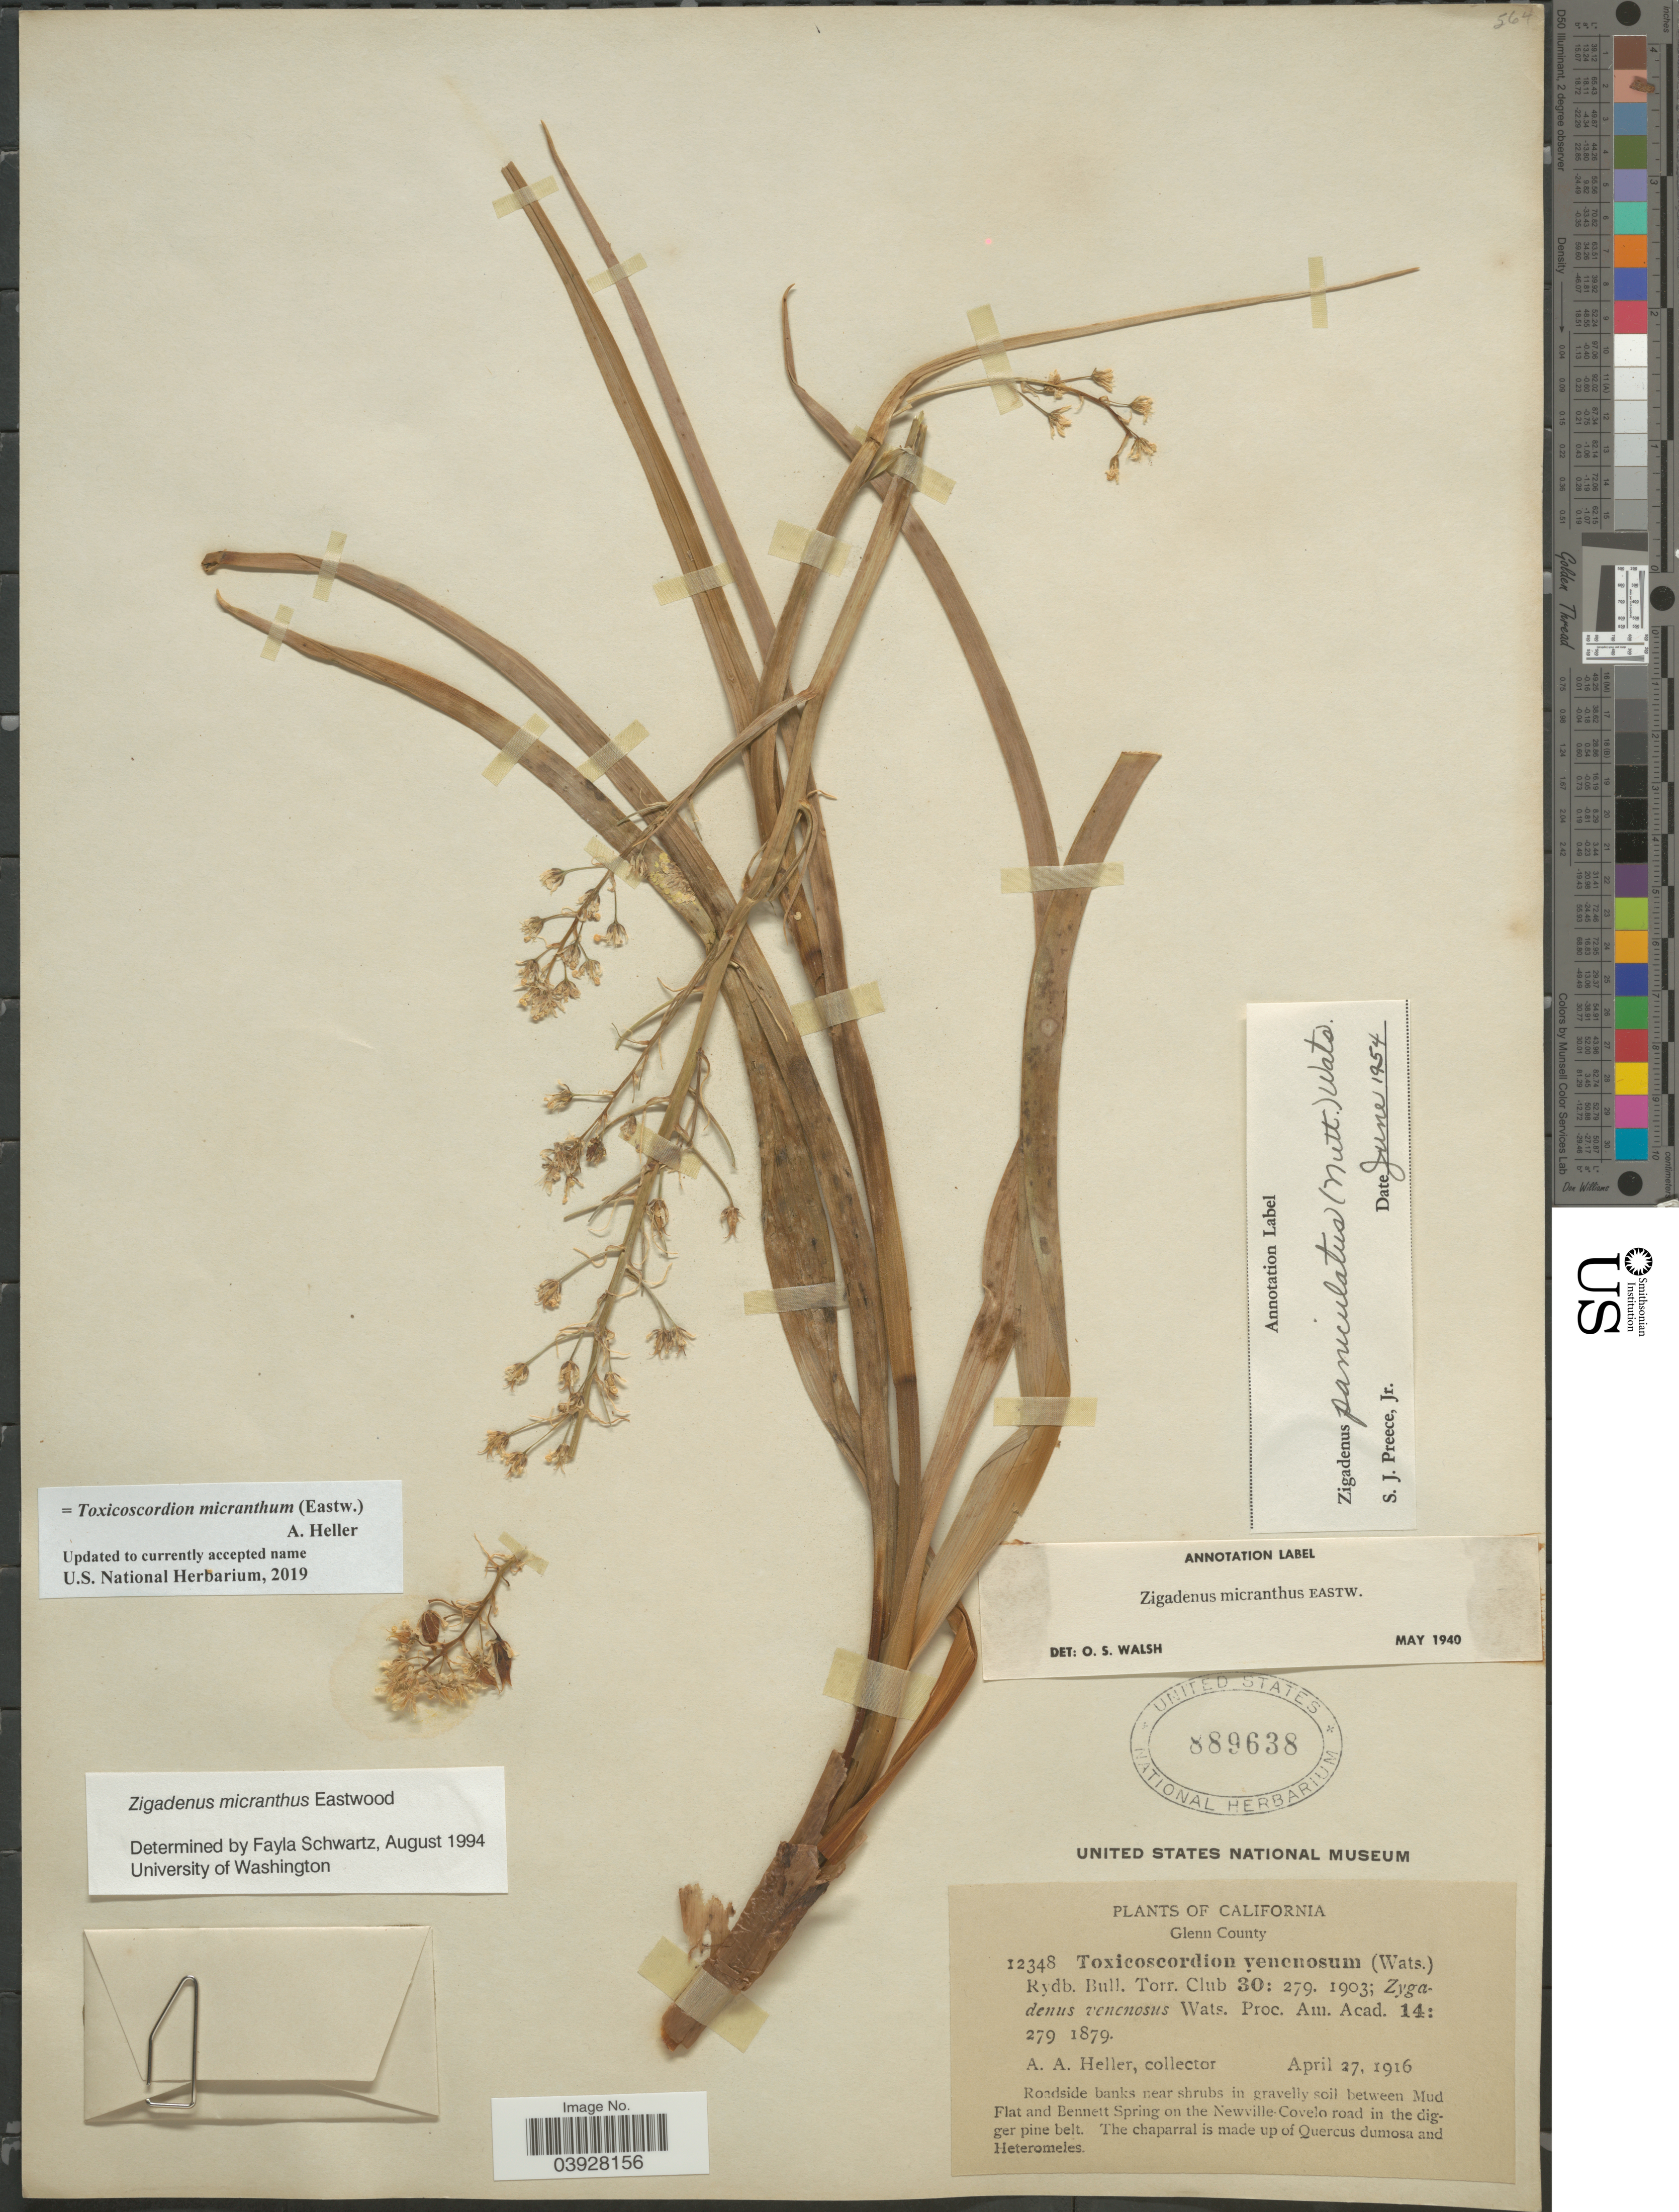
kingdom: Plantae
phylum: Tracheophyta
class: Liliopsida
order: Liliales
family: Melanthiaceae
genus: Toxicoscordion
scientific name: Toxicoscordion micranthum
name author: (Eastw.) A. Heller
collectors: A. A. Heller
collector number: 12348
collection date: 1916-04-27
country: United States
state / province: California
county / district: Glenn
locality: Glenn County. Between Mud Flat and Bennett Spring on the Newville Covelo road in the digger pine belt.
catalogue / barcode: US 889638